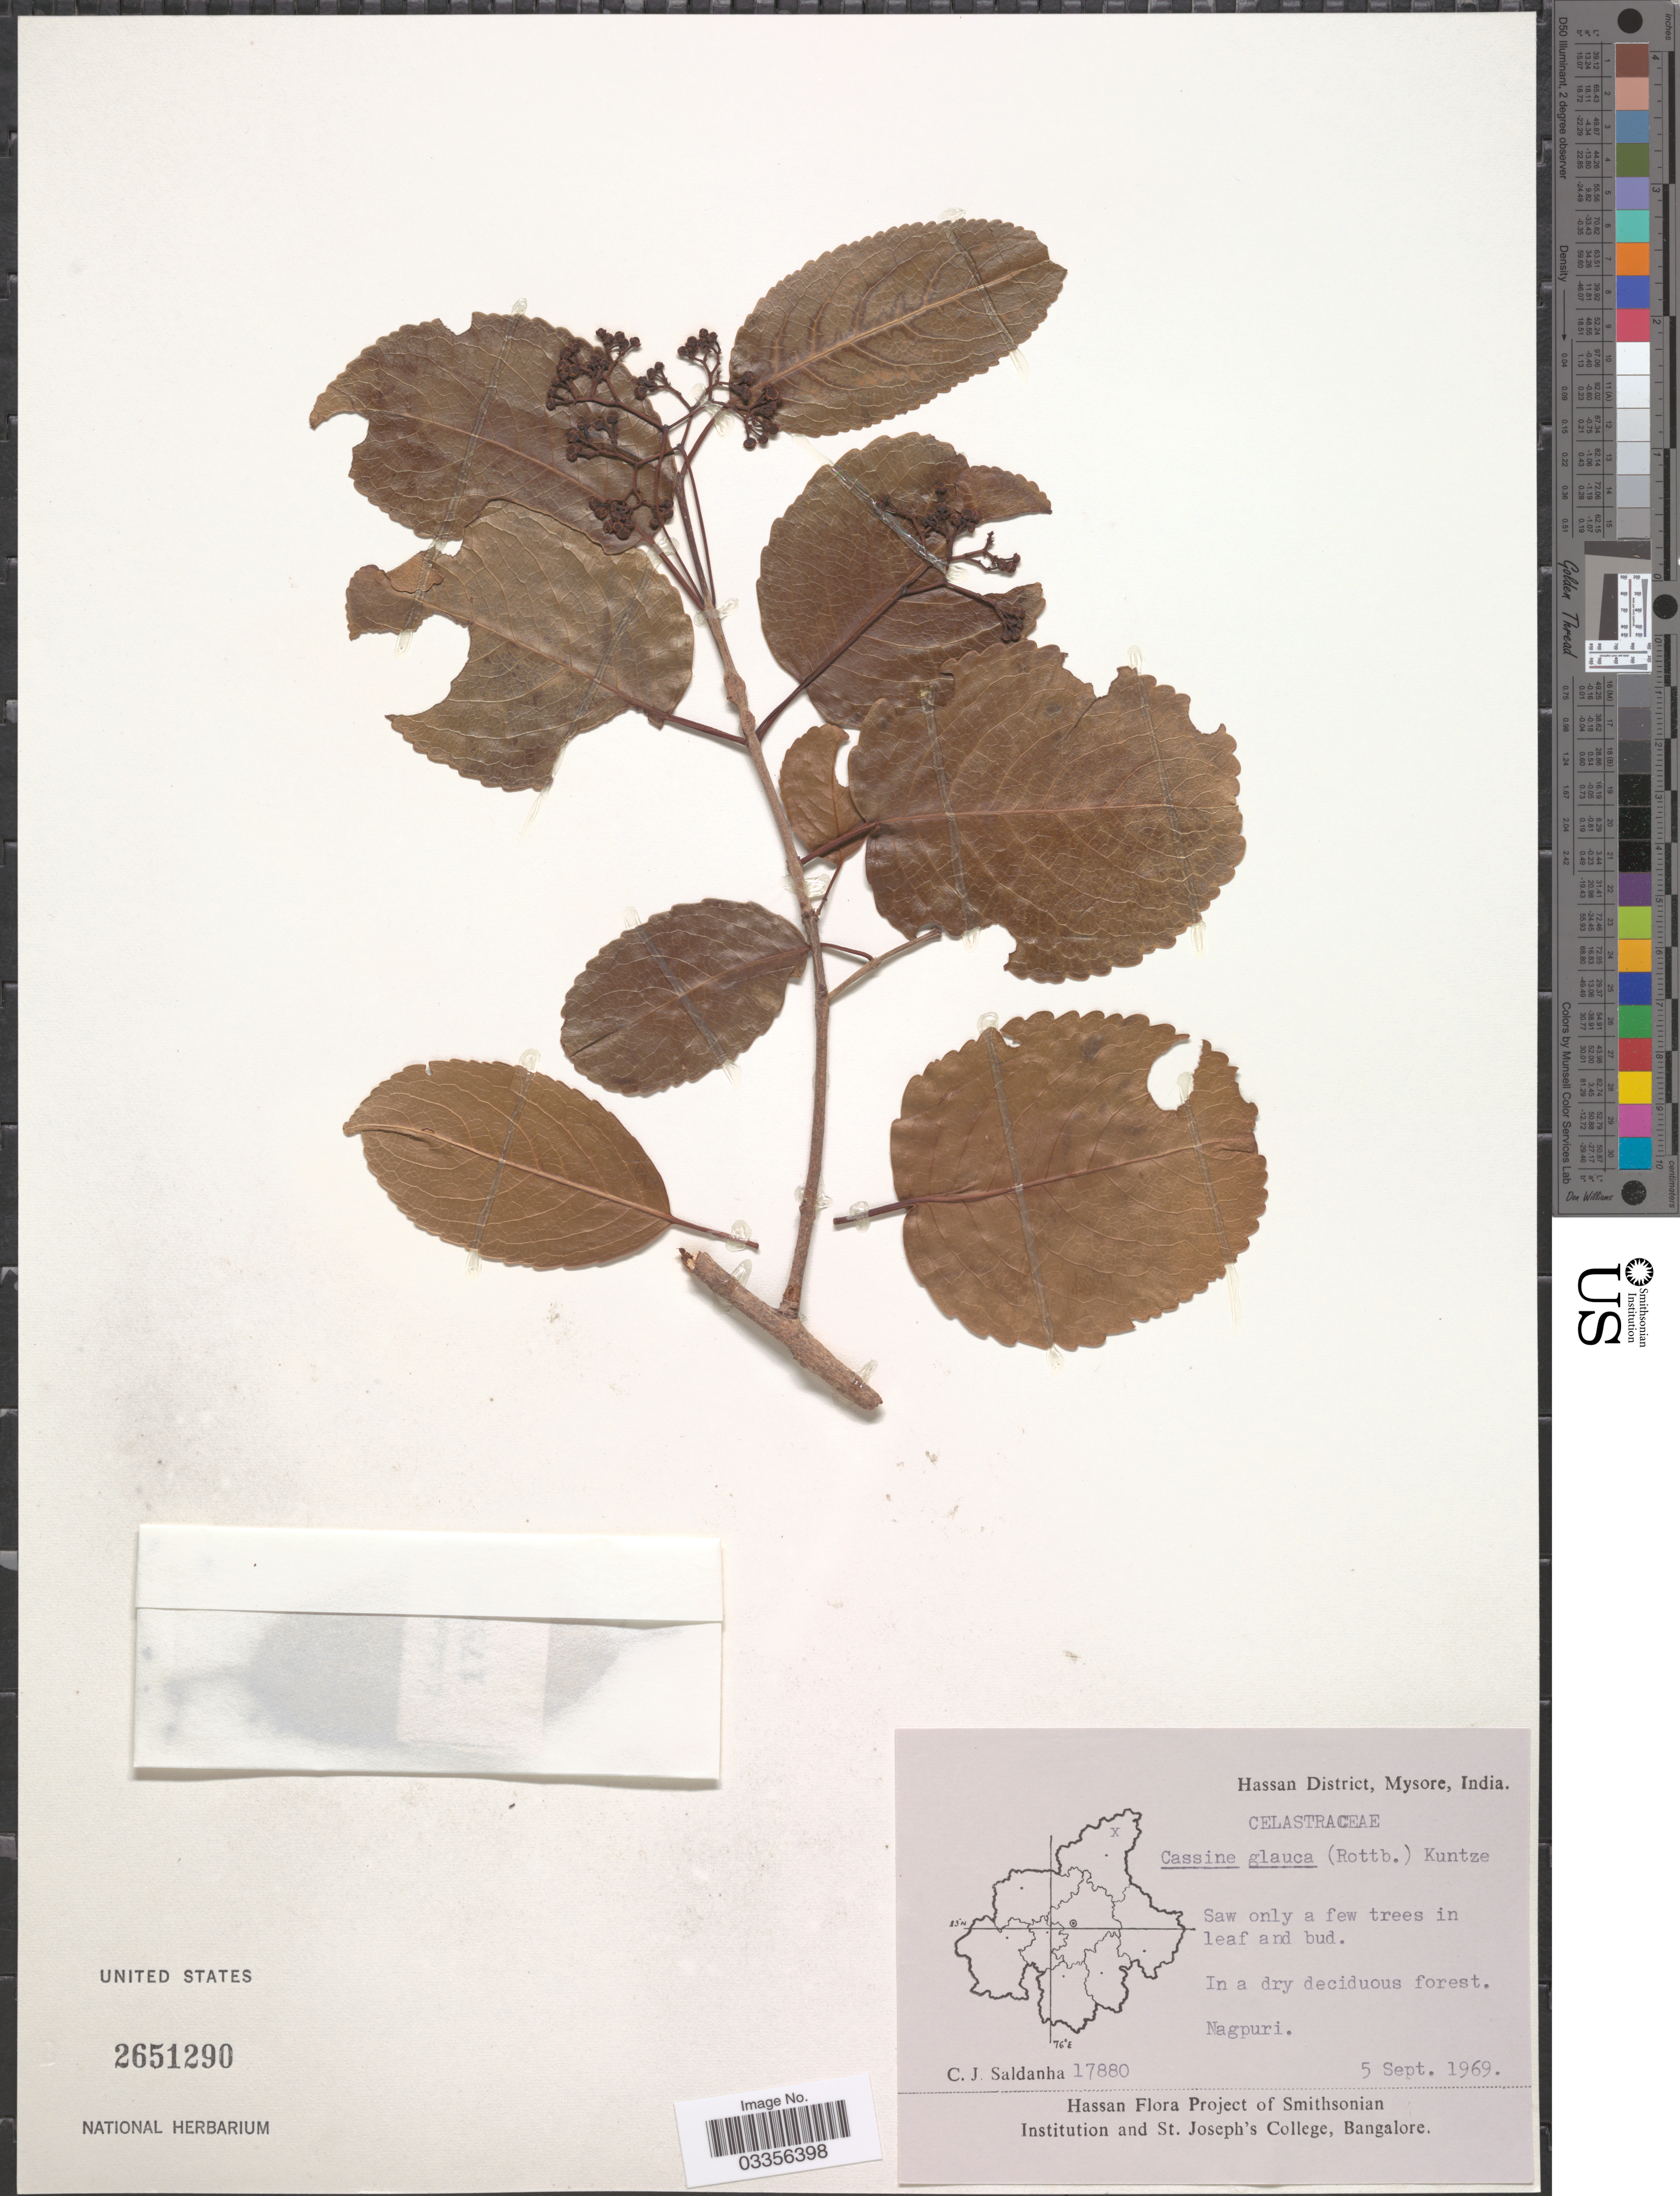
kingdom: Plantae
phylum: Tracheophyta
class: Magnoliopsida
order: Celastrales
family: Celastraceae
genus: Cassine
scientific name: Cassine albens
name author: (Retz.) Kosterm.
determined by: Strong, Mark T., (BOT), Smithsonian Institution - National Museum of Natural History (UNITED STATES)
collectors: C. J. Saldanha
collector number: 17880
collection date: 1969-09-05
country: India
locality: Hassan District, Mysore. Nagpuri.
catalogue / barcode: US 2651290